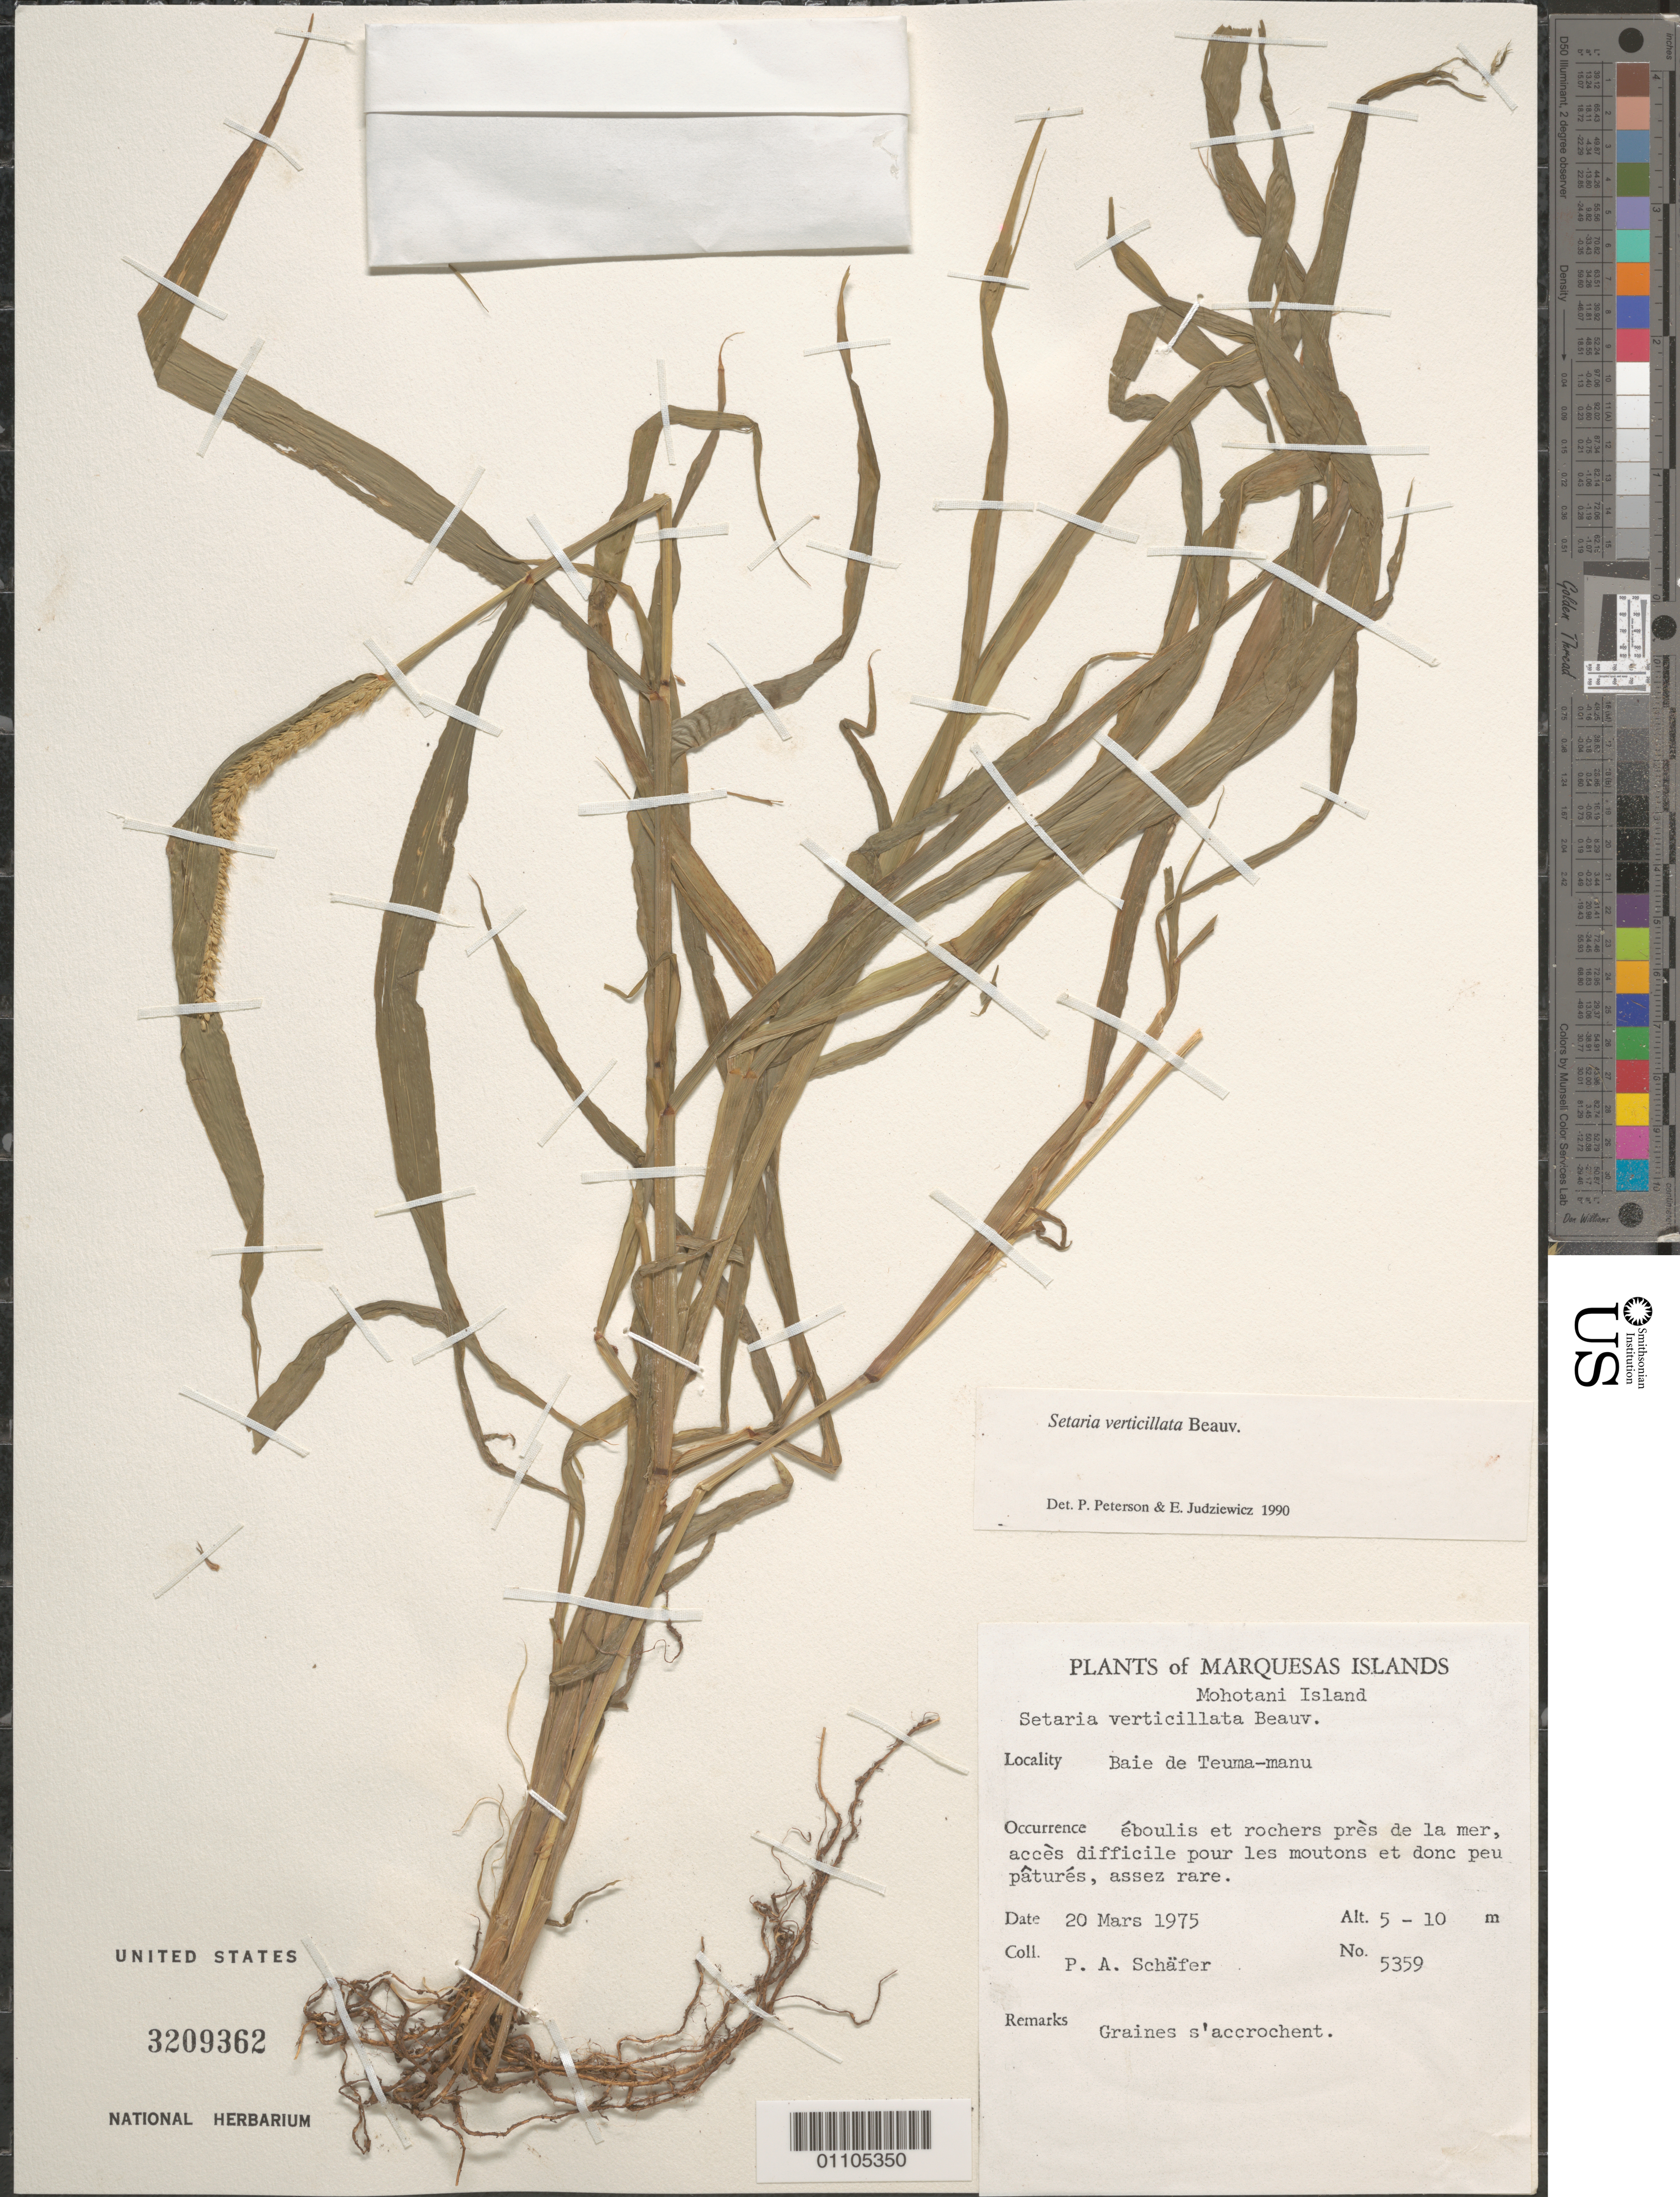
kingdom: Plantae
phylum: Tracheophyta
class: Liliopsida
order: Poales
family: Poaceae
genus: Setaria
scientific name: Setaria adhaerens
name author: (Forssk.) Chiov.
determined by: Wagner, W. L., (BOT), Smithsonian Institution - National Museum of Natural History (UNITED STATES)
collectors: P. A. Schäfer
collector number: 5359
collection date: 1975-03-20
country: French Polynesia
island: Mohotani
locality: Baie de Teuma-manu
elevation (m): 5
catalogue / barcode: US 3209362